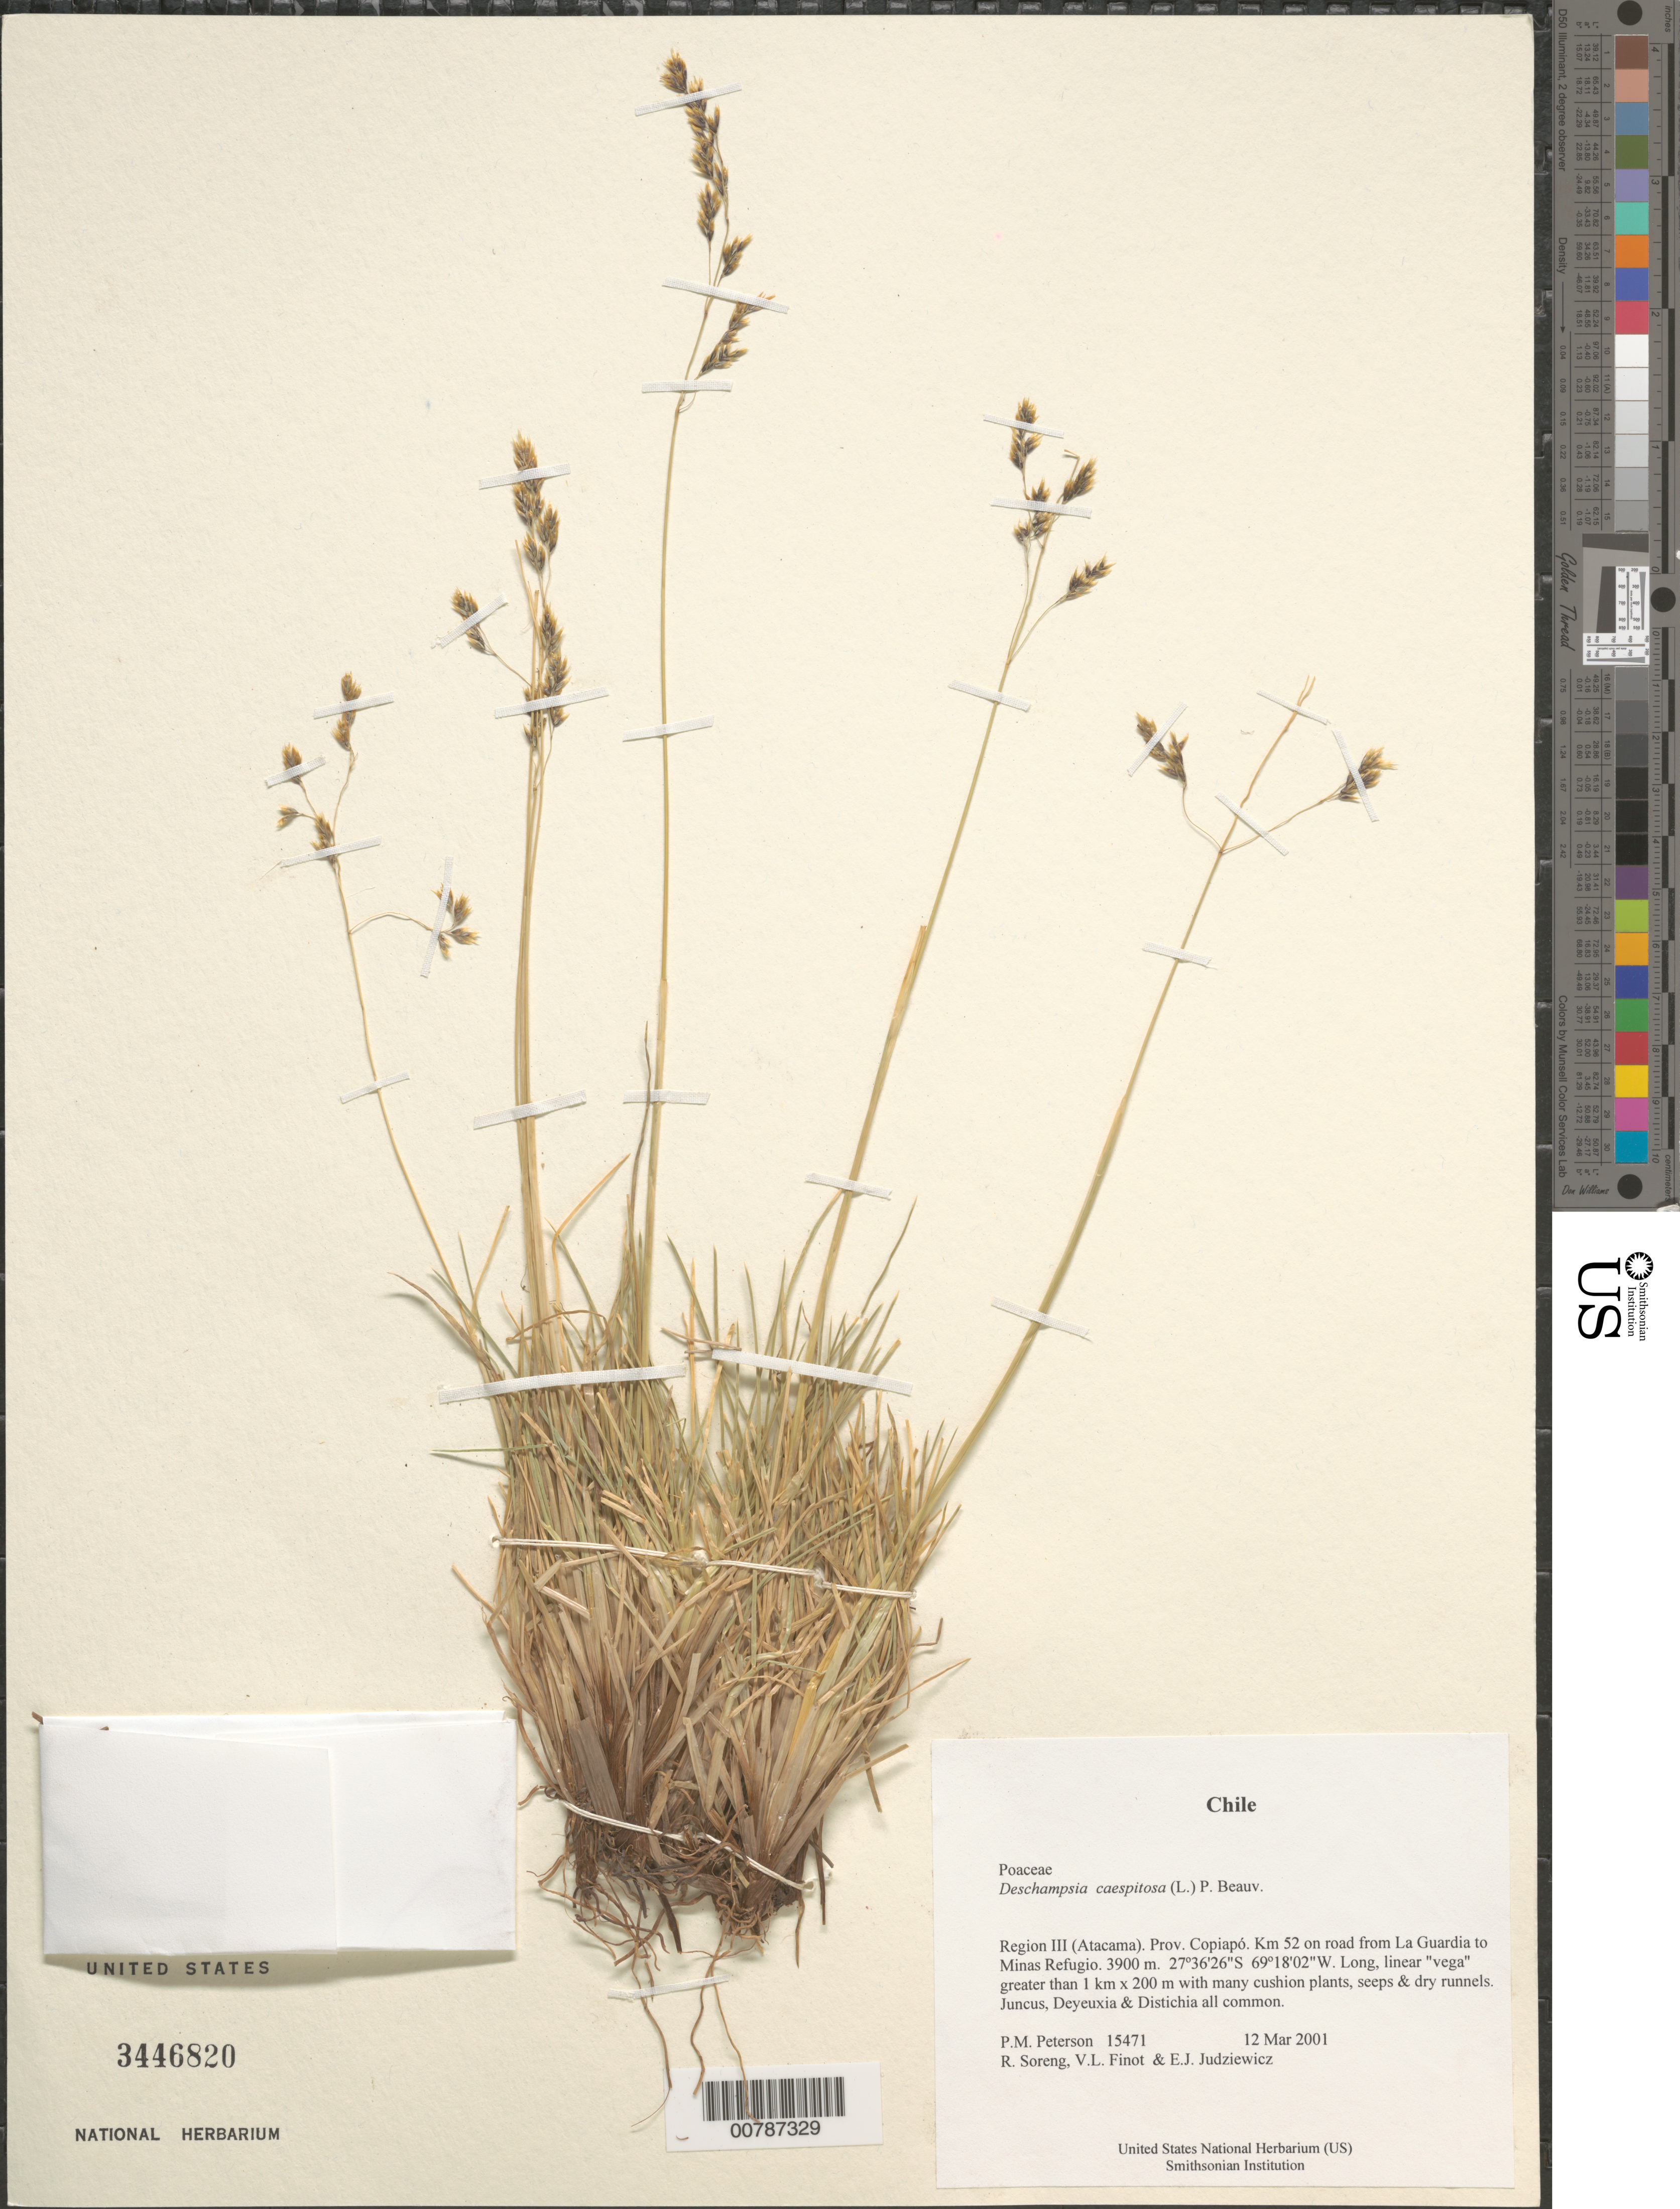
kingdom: Plantae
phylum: Tracheophyta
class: Liliopsida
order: Poales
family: Poaceae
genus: Deschampsia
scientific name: Deschampsia cespitosa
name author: (L.) P. Beauv.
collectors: P. M. Peterson, R. J. Soreng, V. Finot & E. J. Judziewicz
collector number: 15471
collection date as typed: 12 Mar 2001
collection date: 2001-03-12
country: Chile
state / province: Atacama (III)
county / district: Copiapó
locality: Km 52 on road from La Guardia to Minas Refugio.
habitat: Long, linear "vega" greater than 1 km x 200 m with many cushion plants, seeps & dry runnels.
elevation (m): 3900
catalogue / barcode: US 3446820